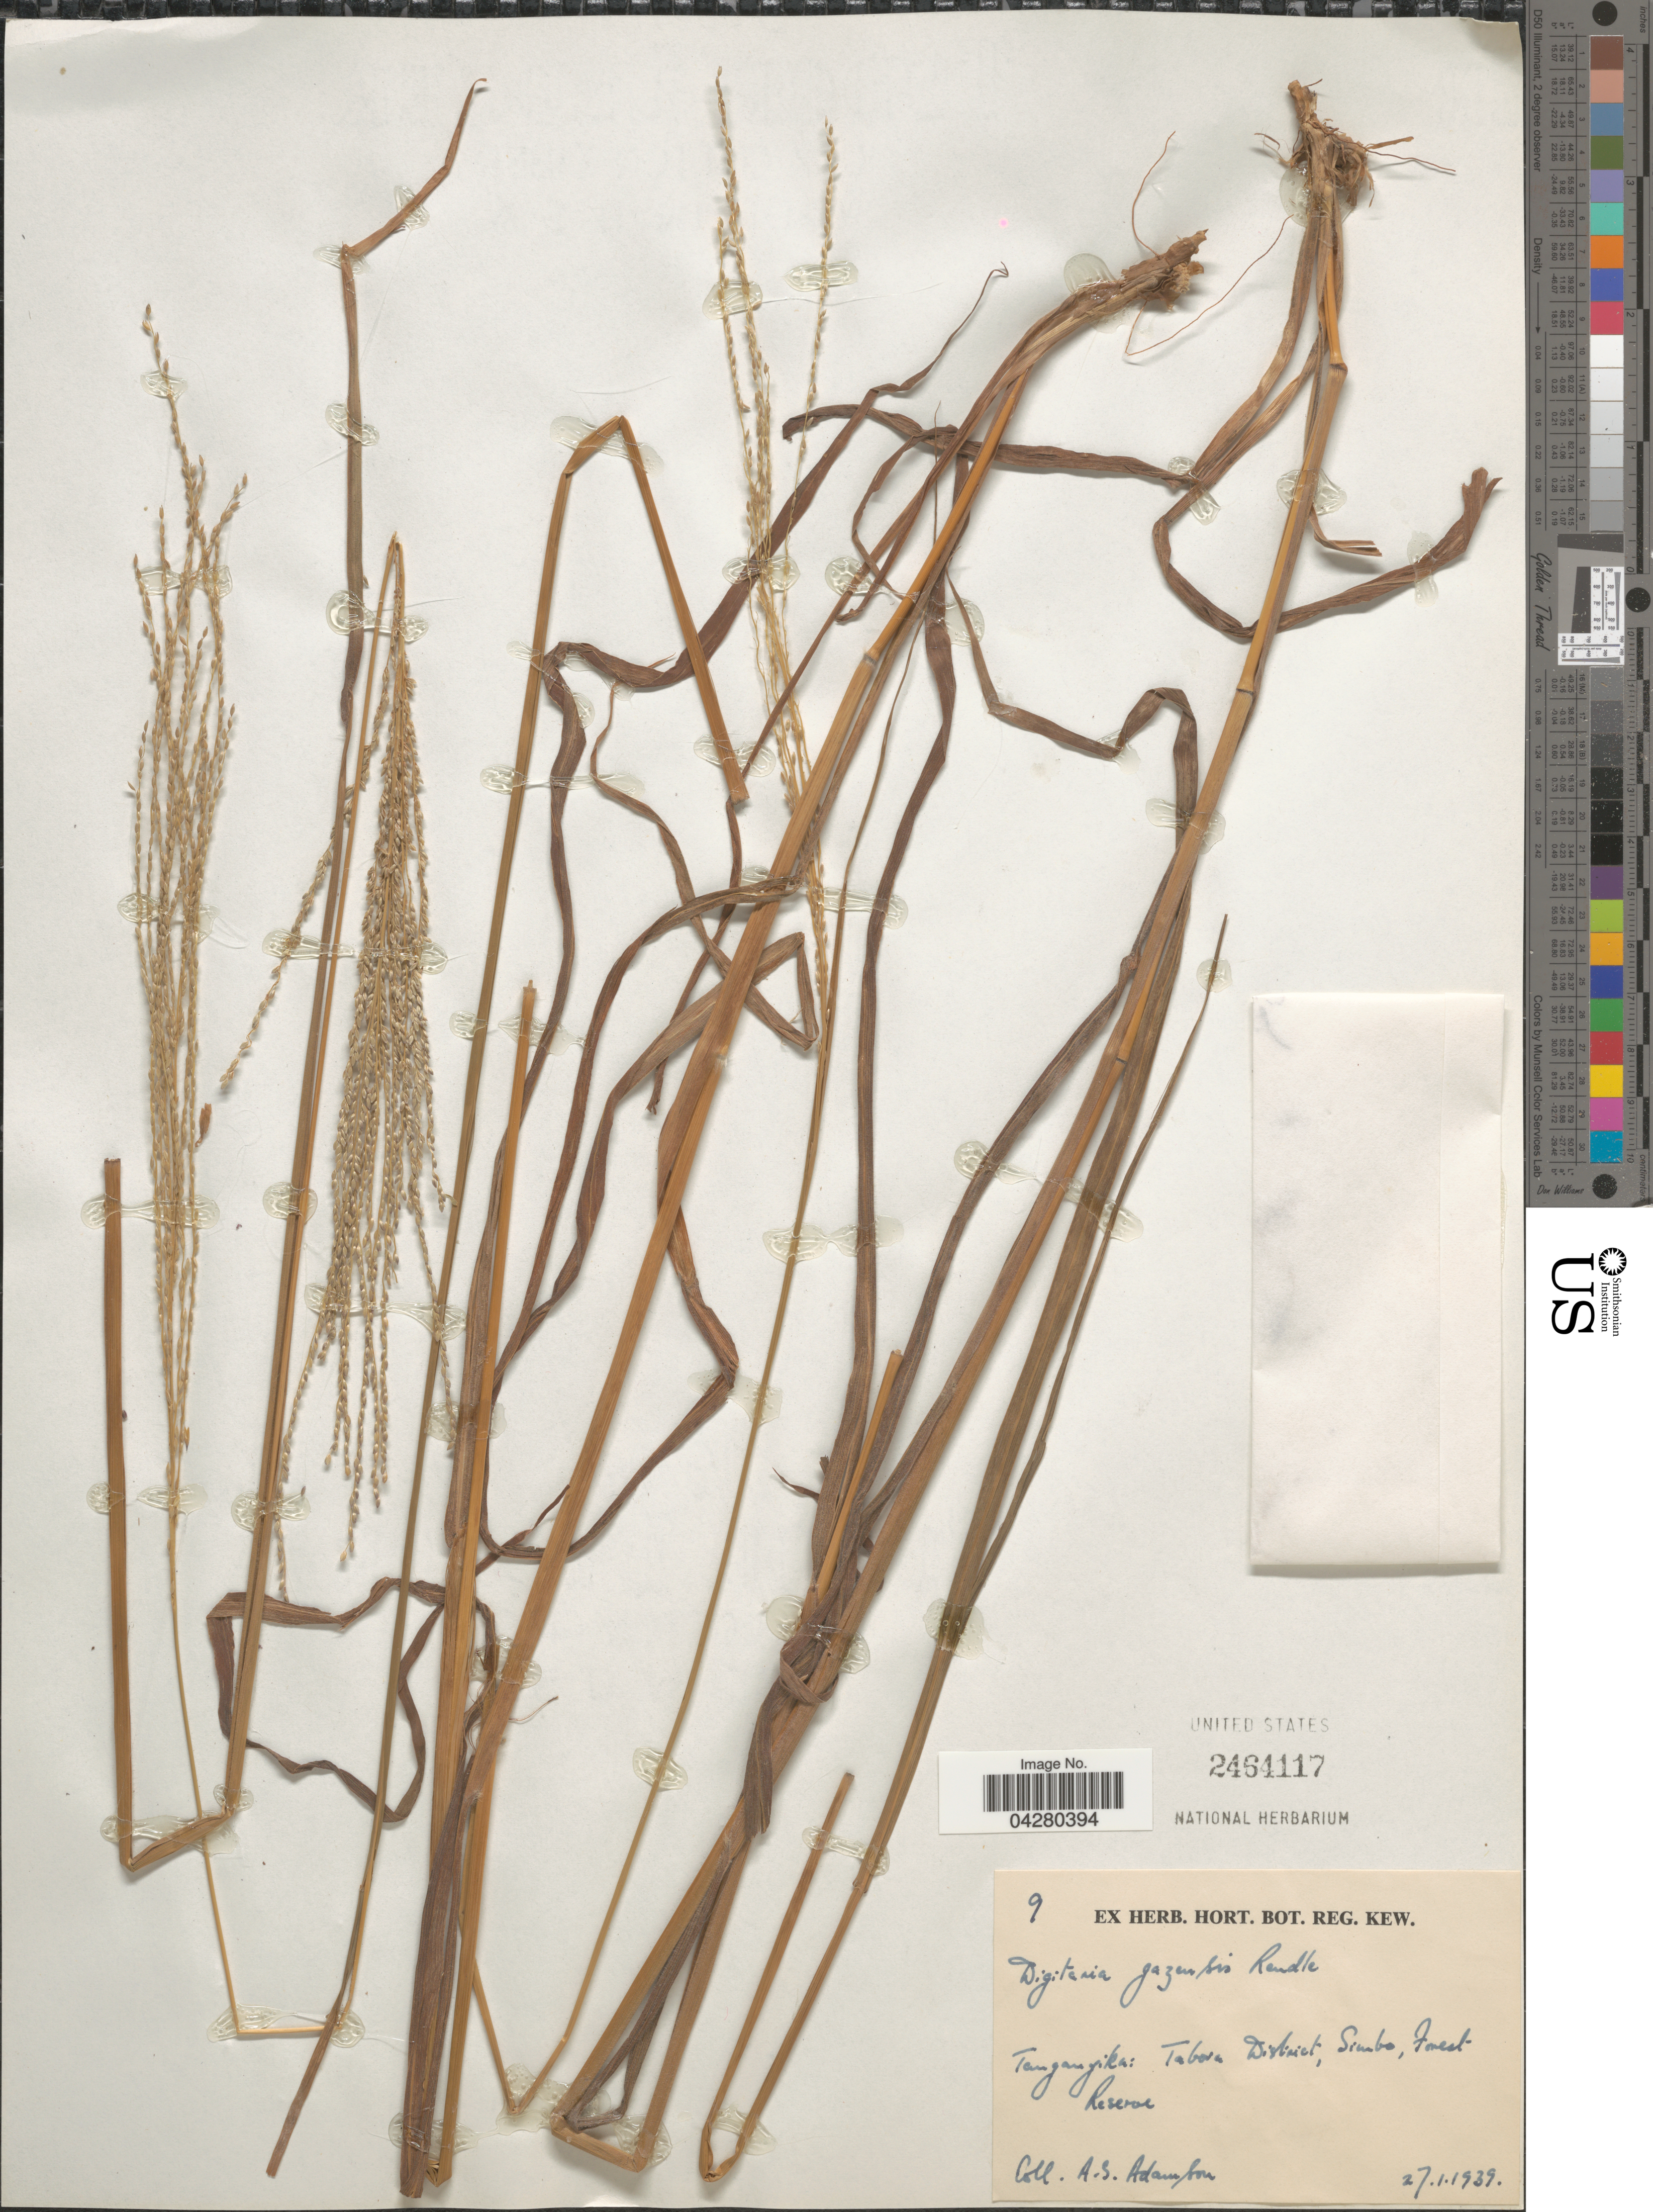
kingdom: Plantae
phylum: Tracheophyta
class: Liliopsida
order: Poales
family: Poaceae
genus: Digitaria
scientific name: Digitaria gazensis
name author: Rendle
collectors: A. Adamson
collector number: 9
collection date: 1939-01-27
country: Tanzania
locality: Tanganyika: Tabora District, Simba, Forest Reserve.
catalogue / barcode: US 2464117